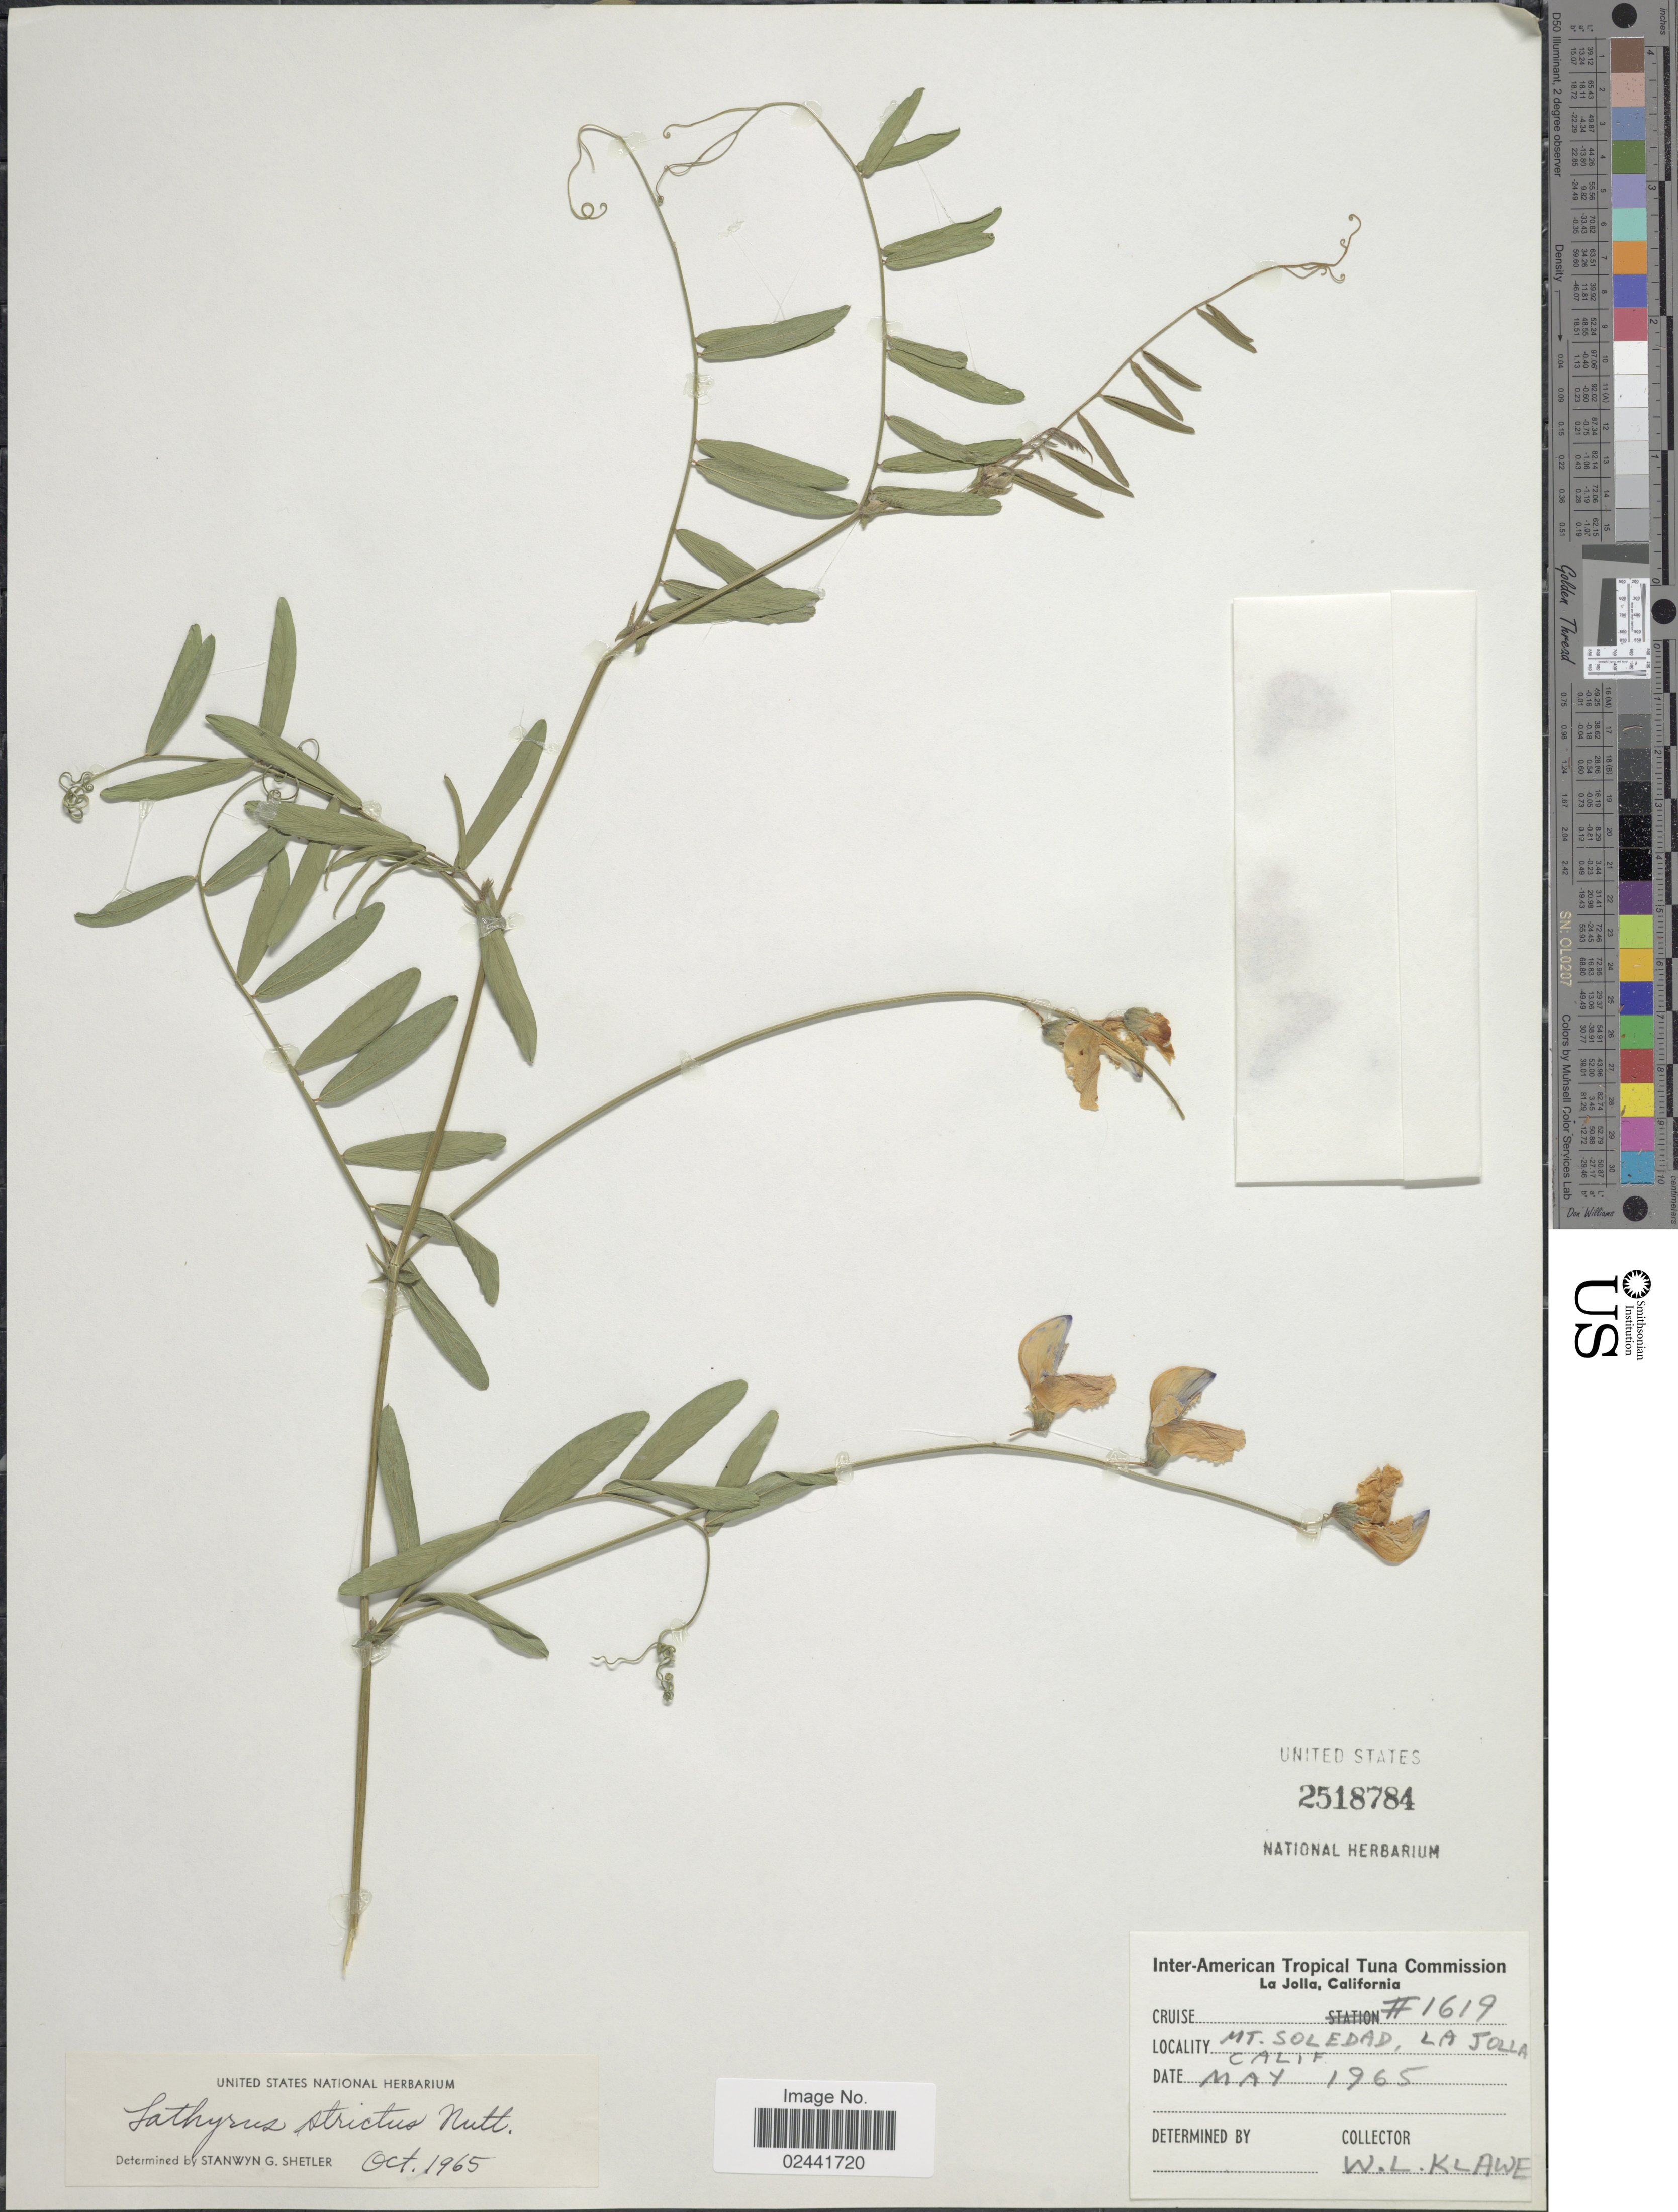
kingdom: Plantae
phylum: Tracheophyta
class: Magnoliopsida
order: Fabales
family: Fabaceae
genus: Lathyrus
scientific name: Lathyrus strictus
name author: G.H. Weber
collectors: W. Klawe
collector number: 1619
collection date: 1965-05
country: United States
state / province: California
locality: Mt Soledad, La Jolla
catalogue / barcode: US 2518784